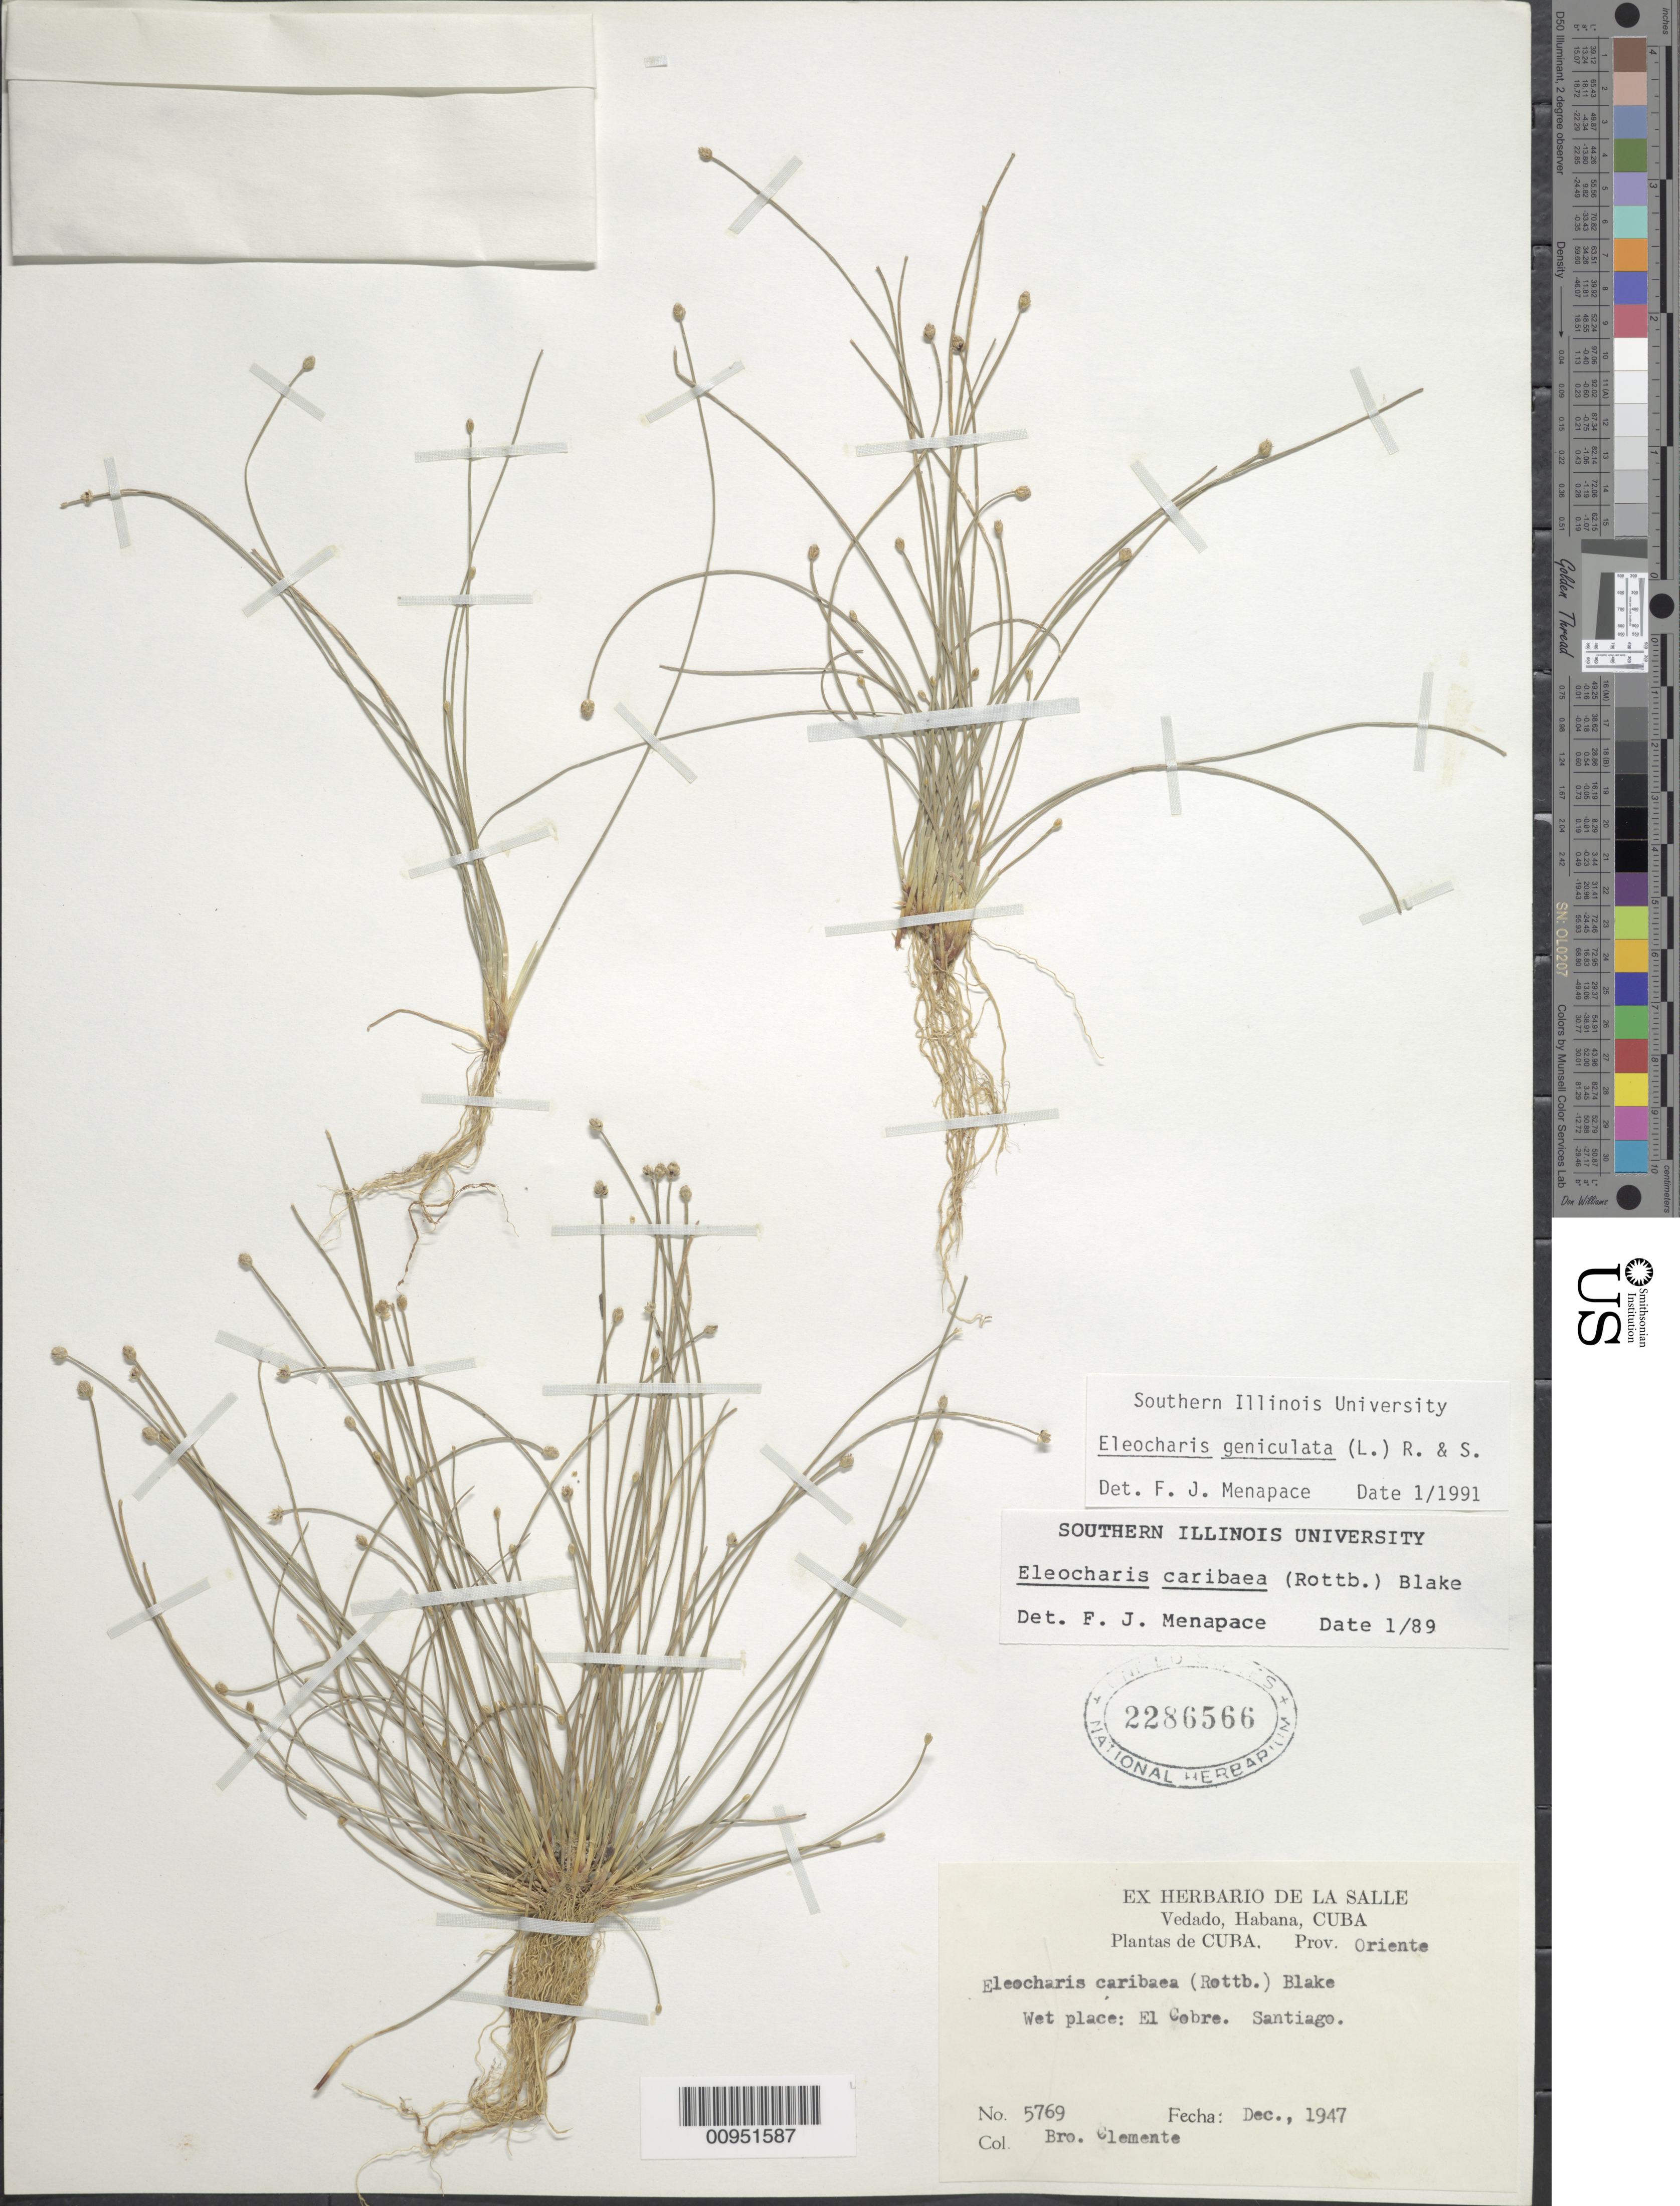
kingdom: Plantae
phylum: Tracheophyta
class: Liliopsida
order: Poales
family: Cyperaceae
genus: Eleocharis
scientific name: Eleocharis geniculata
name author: (L.) Roem. & Schult.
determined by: Menapace, F. J.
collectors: Bro. Clemente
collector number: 5769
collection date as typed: Dec 1947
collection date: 1947-12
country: Cuba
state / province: Santiago de Cuba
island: Cuba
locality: El Cobre, Santiago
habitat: Wet place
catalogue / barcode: US 2286566